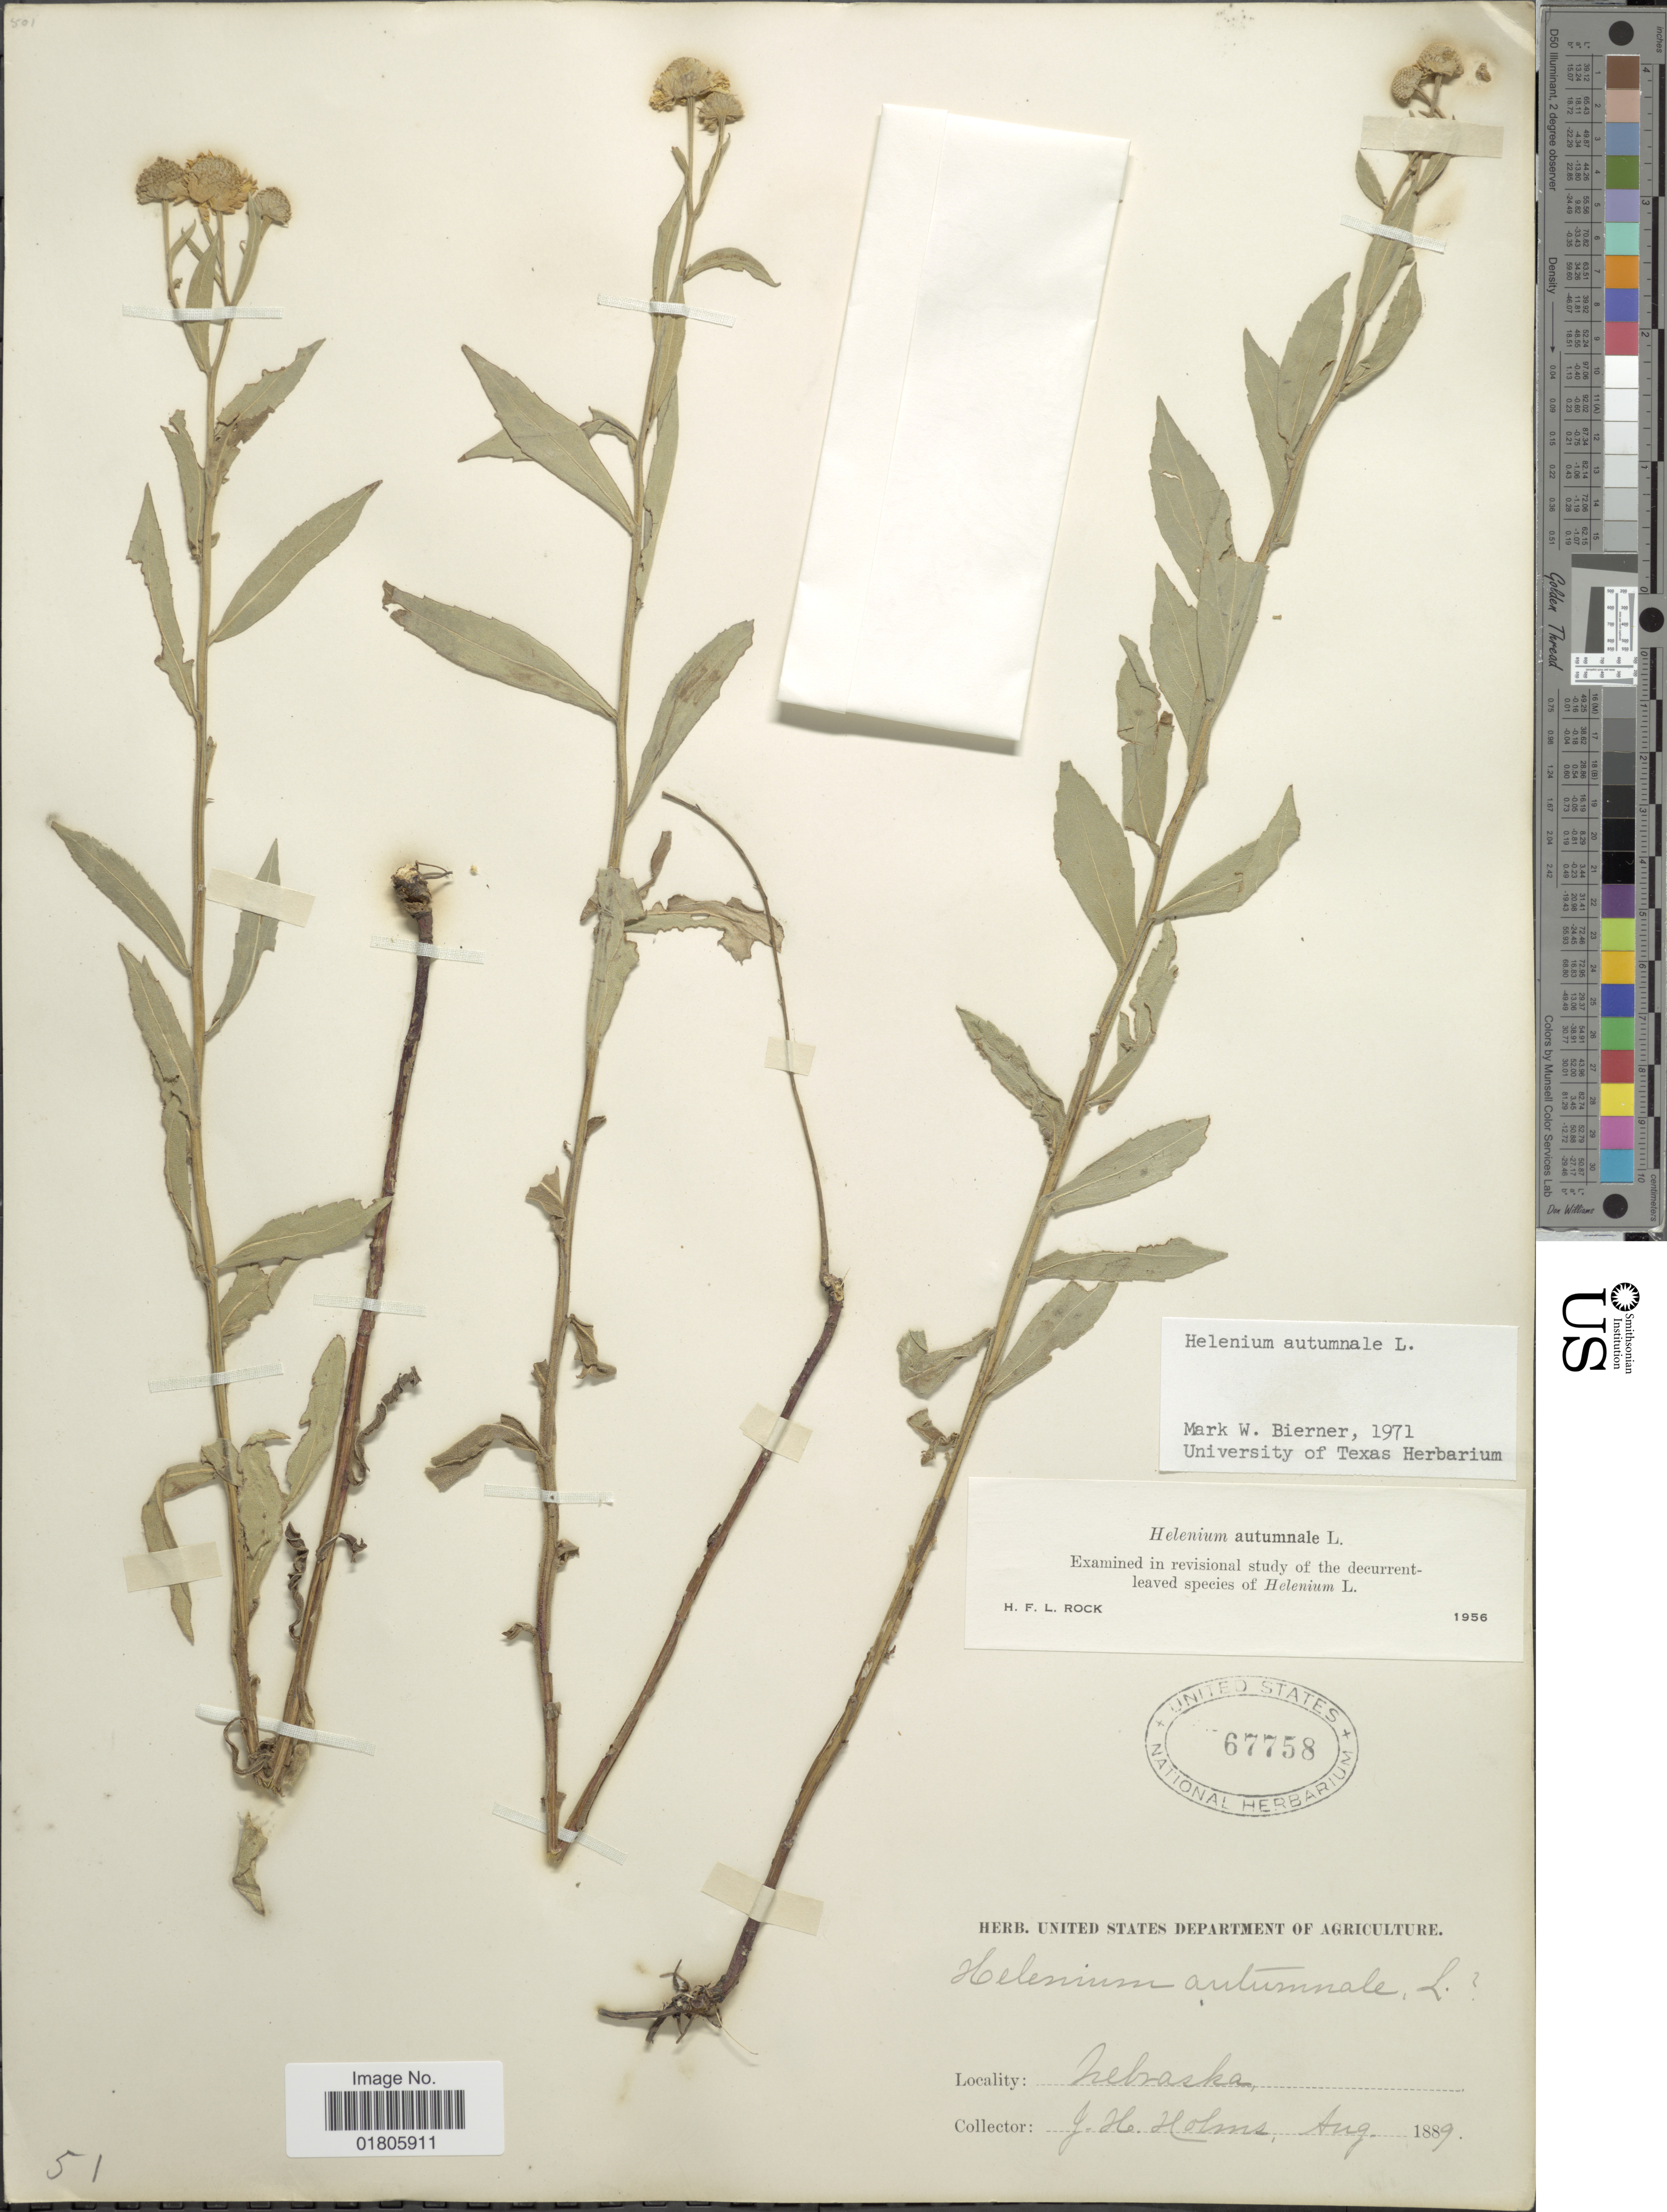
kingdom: Plantae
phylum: Tracheophyta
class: Magnoliopsida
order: Asterales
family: Asteraceae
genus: Helenium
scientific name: Helenium autumnale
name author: L.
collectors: J. H. Holms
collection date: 1889-08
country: United States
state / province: Nebraska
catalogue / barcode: US 67758